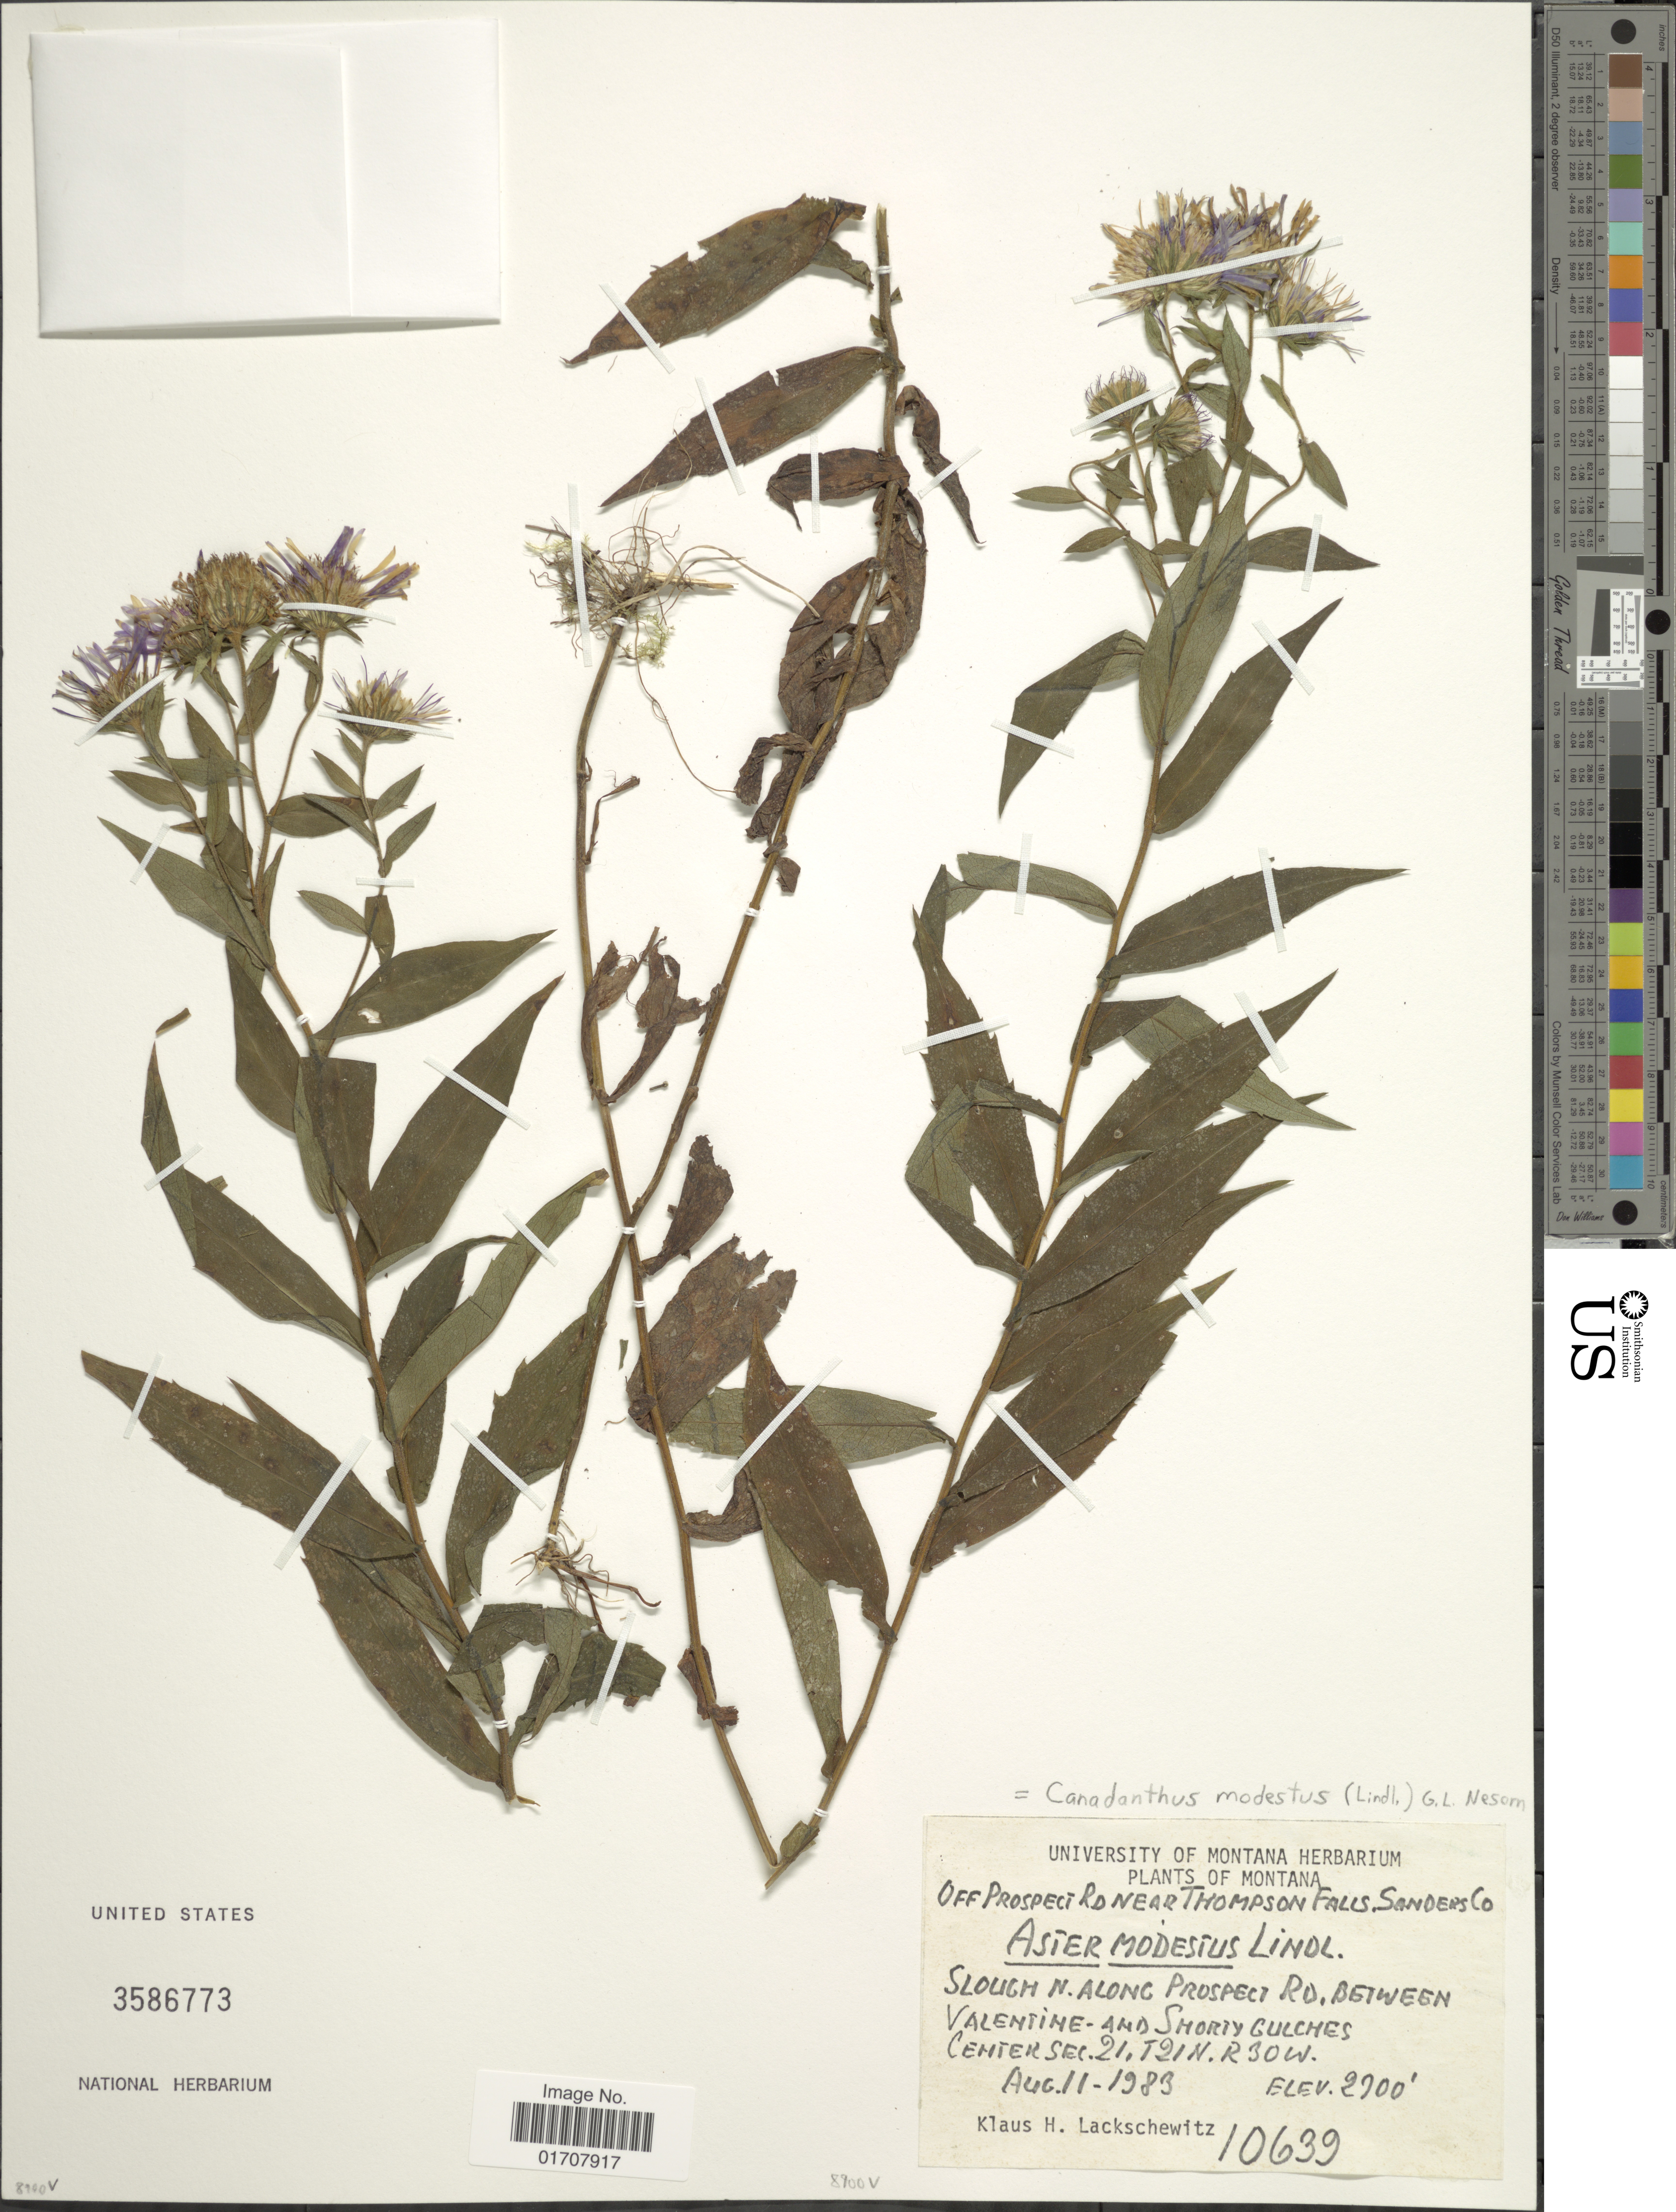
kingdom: Plantae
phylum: Tracheophyta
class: Magnoliopsida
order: Asterales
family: Asteraceae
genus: Canadanthus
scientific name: Canadanthus modestus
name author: (Lindl.) G.L. Nesom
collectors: K. Lackschewitz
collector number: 10639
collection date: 1983-08-11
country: United States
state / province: Montana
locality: Slough N. along Prospect Rd. Between Valentine- and Shorty Gulches Center Sec 21, T21N, R30W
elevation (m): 884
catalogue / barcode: US 3586773